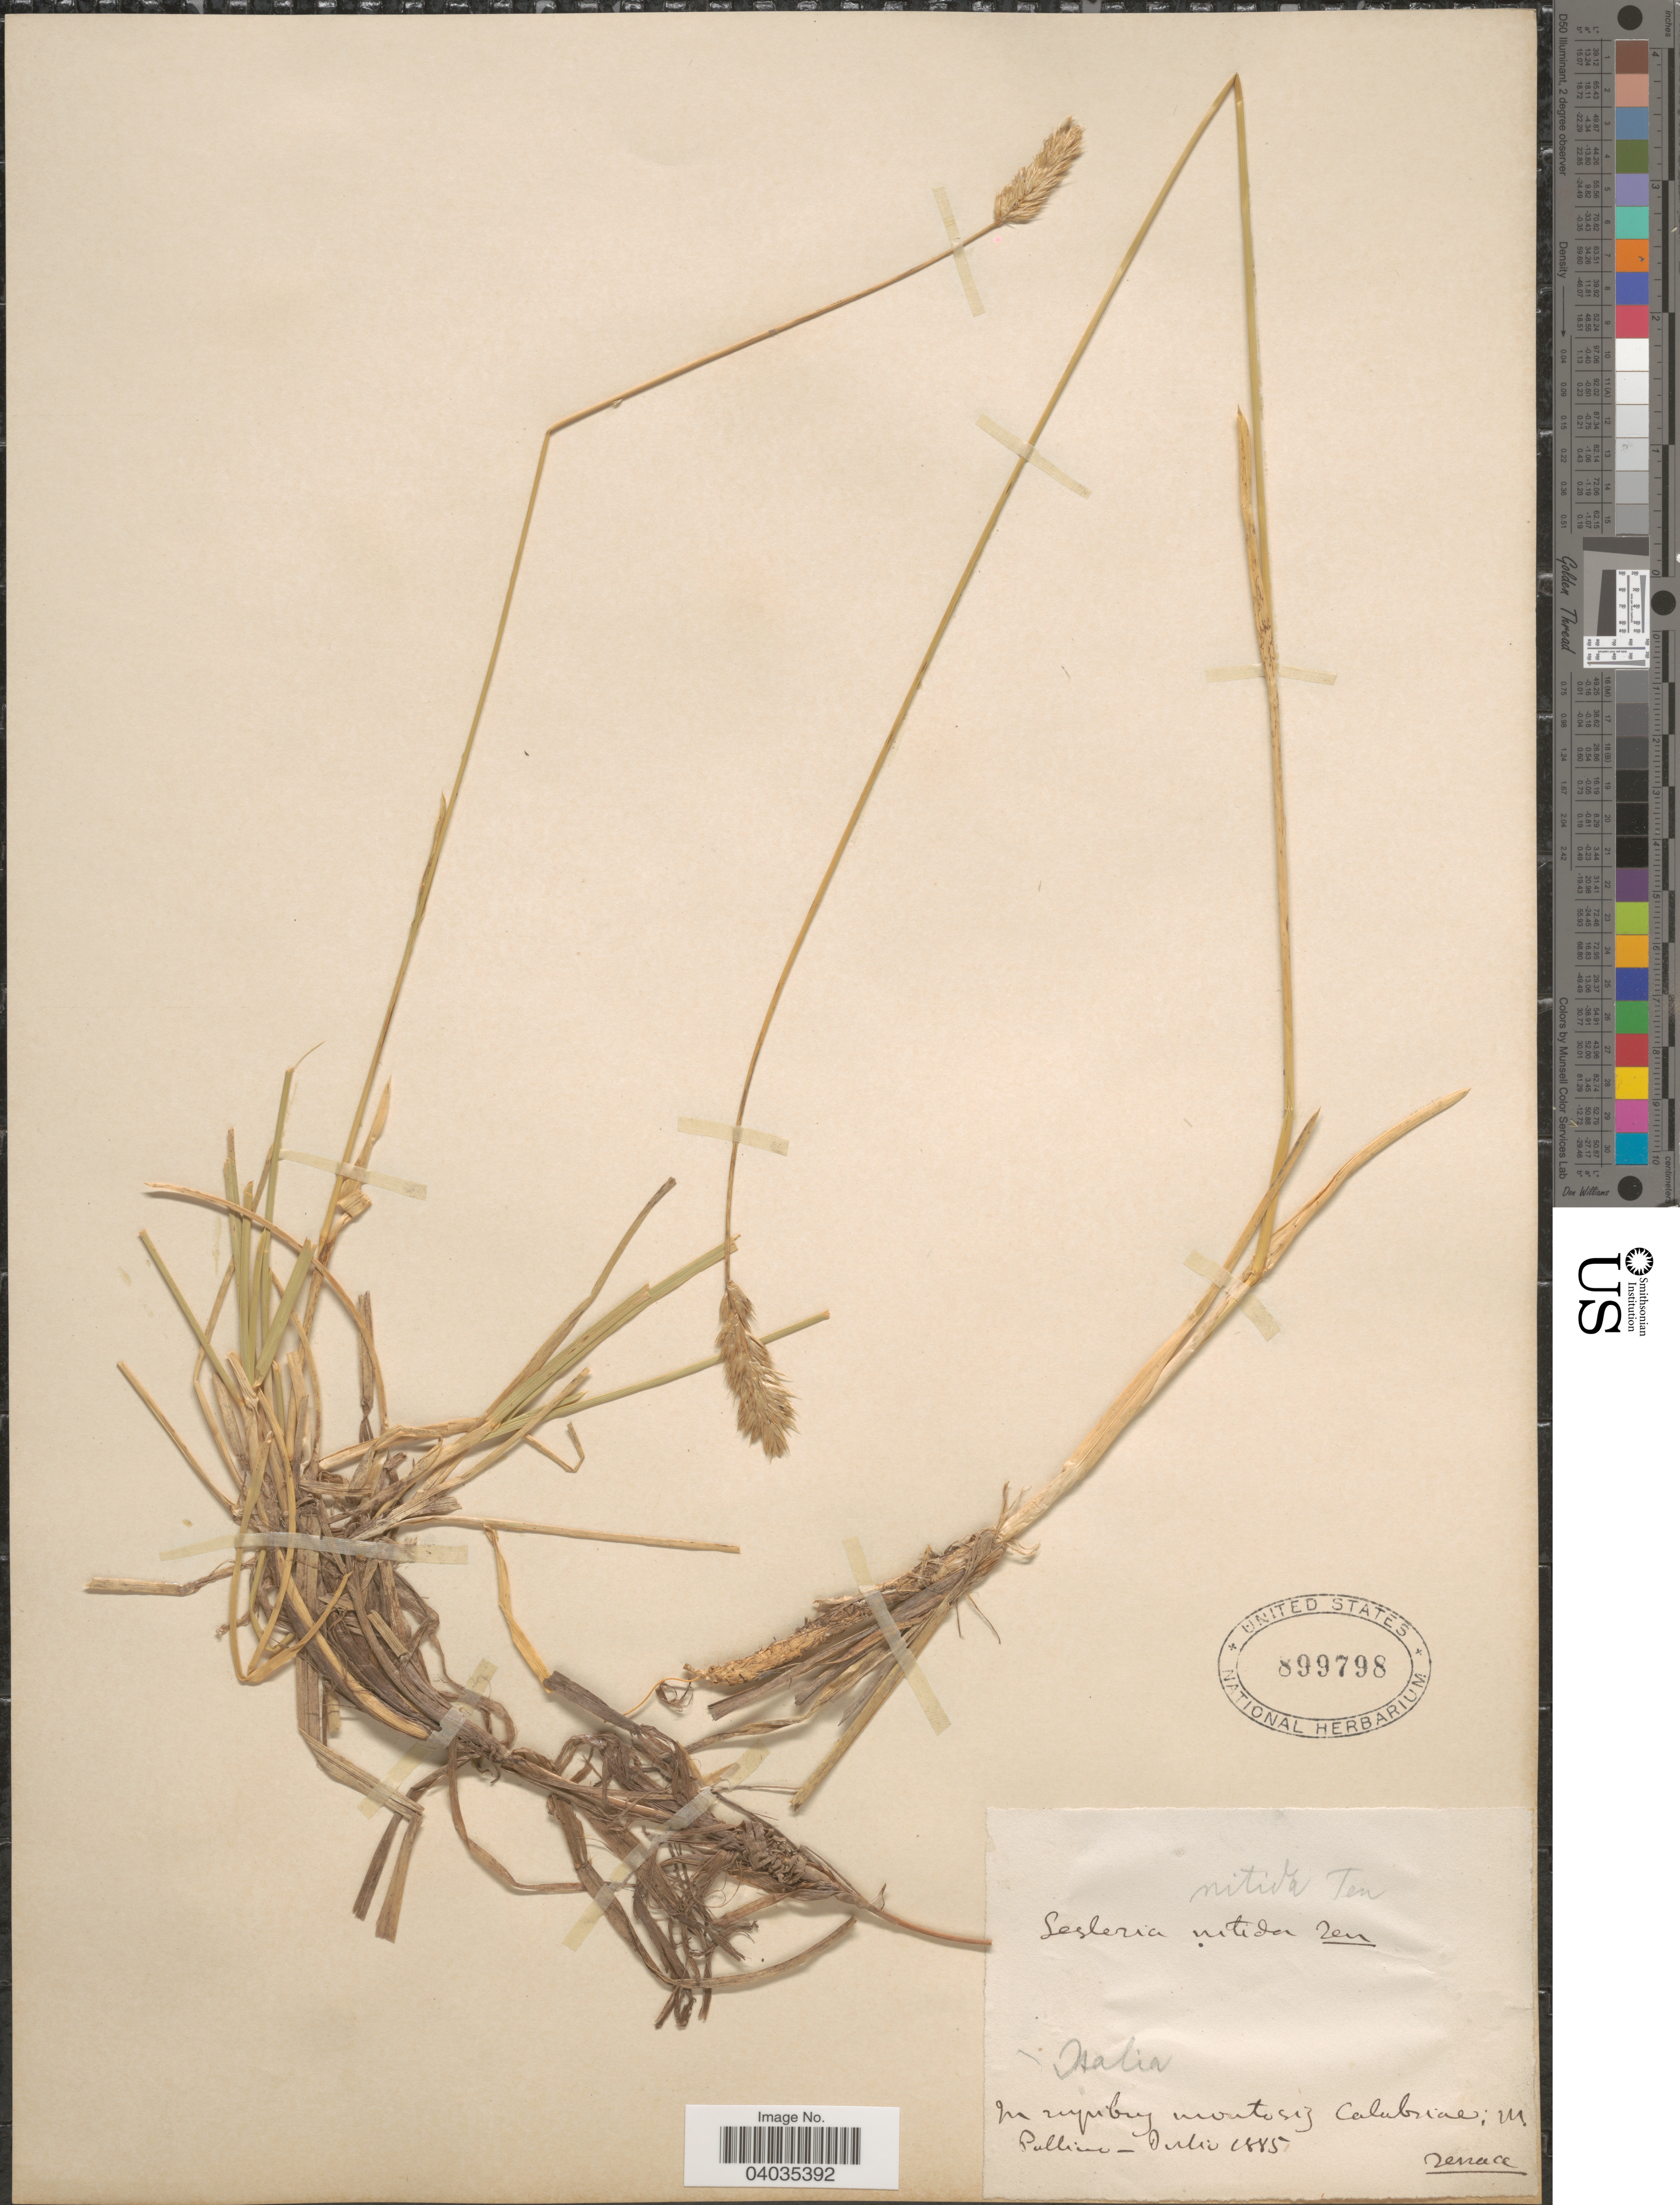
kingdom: Plantae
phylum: Tracheophyta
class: Liliopsida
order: Poales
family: Poaceae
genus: Sesleria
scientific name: Sesleria nitida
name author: Ten.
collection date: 1885-07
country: Italy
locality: Italia. In rupibus montosis calabriae; M. Polllino. [interpreted]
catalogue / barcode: US 899798